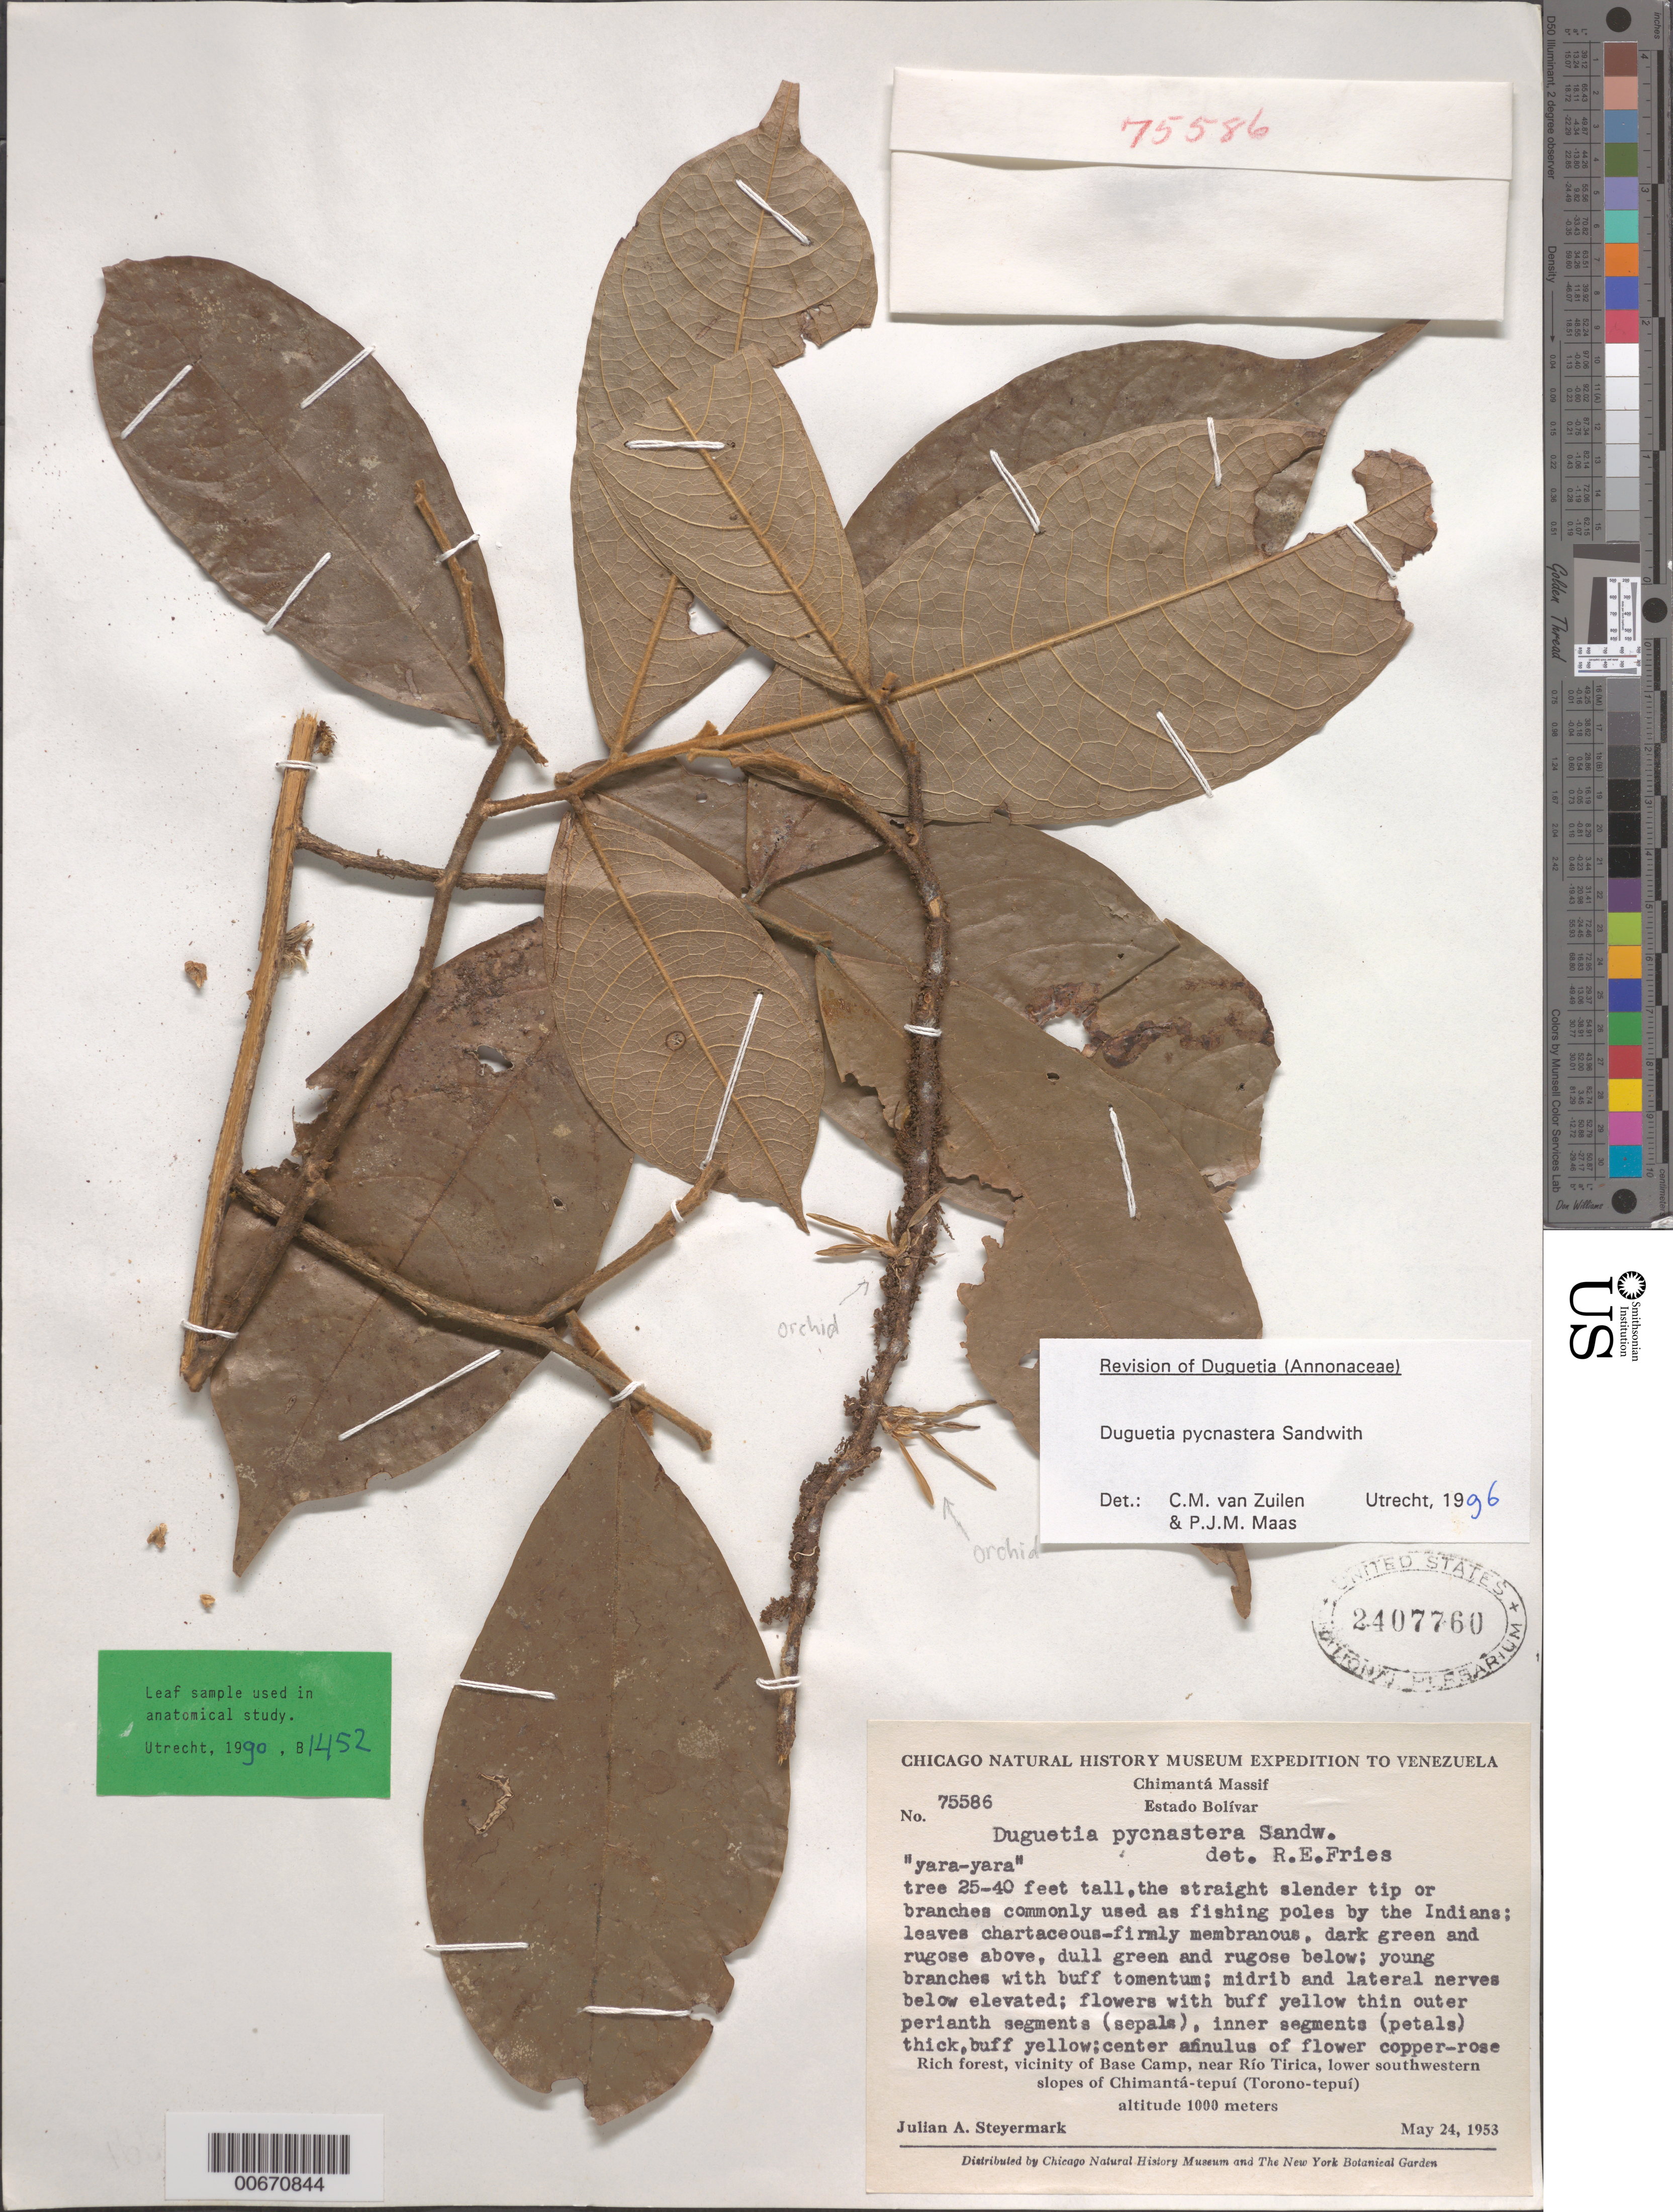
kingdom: Plantae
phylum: Tracheophyta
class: Magnoliopsida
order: Magnoliales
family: Annonaceae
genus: Duguetia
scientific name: Duguetia pycnastera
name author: Sandwith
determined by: Zuilen, C. M.; Maas, P. J.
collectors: J. Steyermark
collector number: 75586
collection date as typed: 24-May-53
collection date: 1953-05-24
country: Venezuela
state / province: Bolívar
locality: Chimantá-tepuí (Torono-tepuí), Chimantá Massif, near Río Tirica, lower SW slopes of tepuí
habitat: Rich forest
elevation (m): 1000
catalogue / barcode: US 2407760